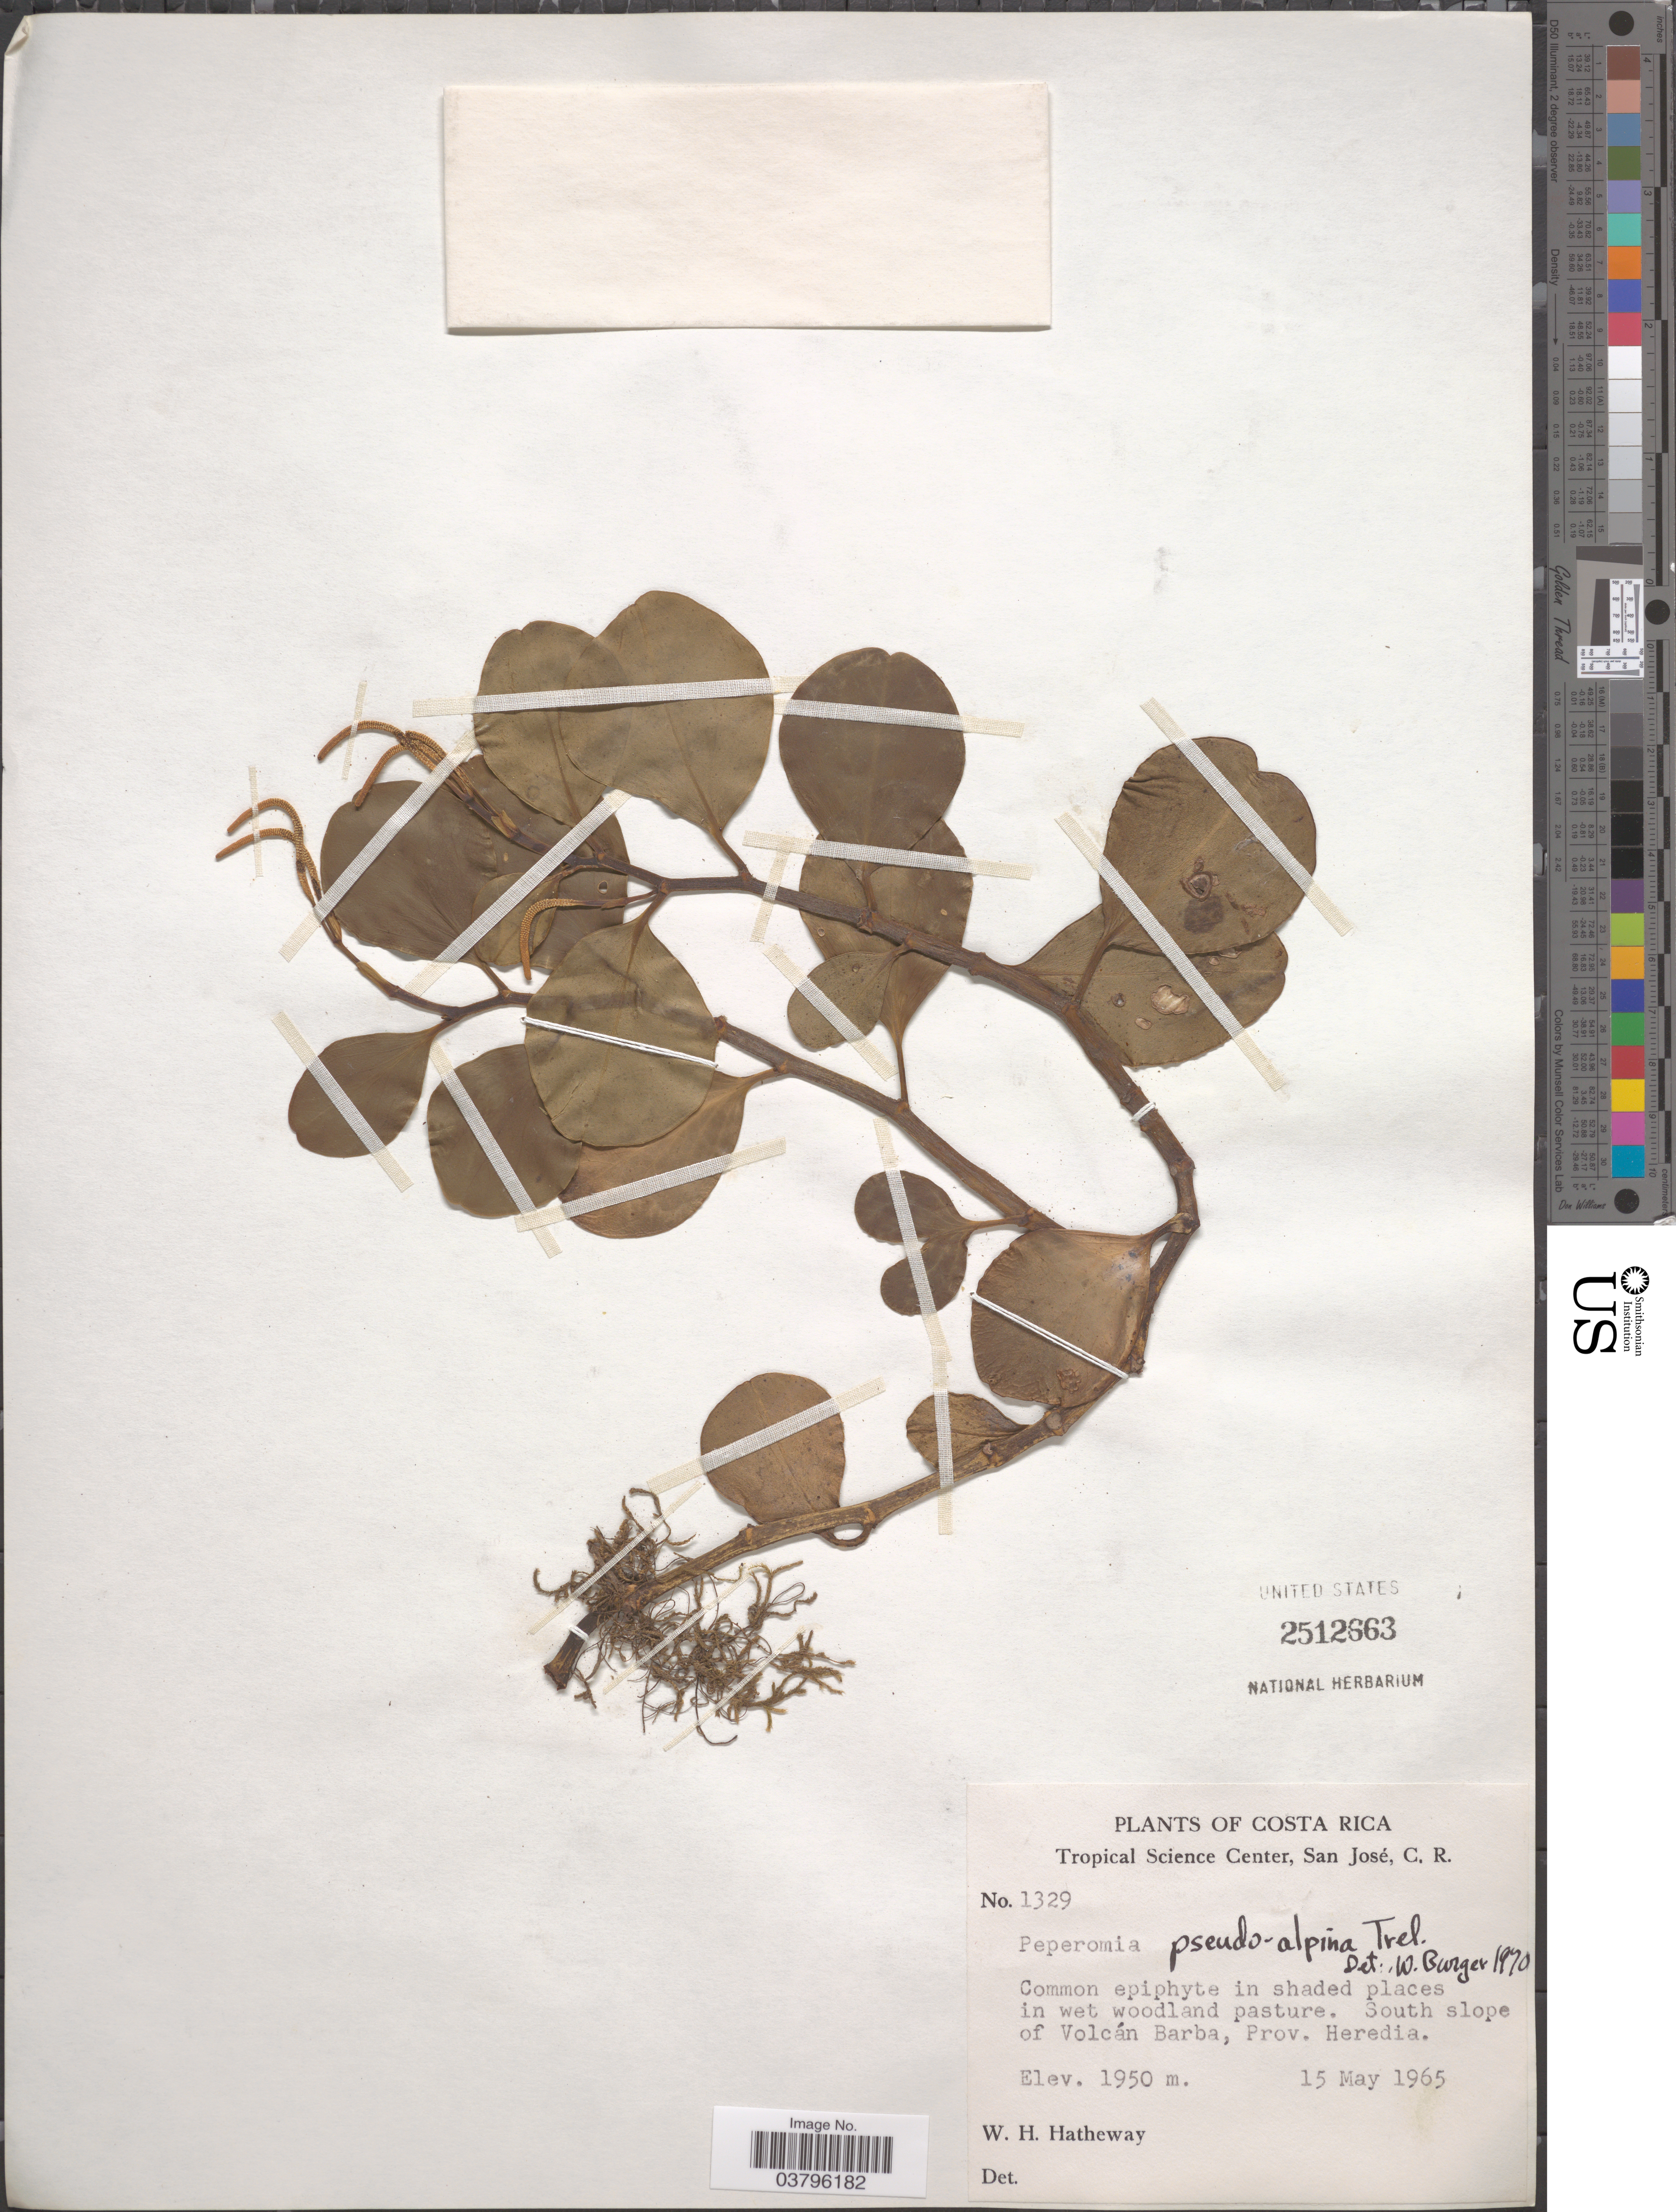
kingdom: Plantae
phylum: Tracheophyta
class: Magnoliopsida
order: Piperales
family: Piperaceae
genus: Peperomia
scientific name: Peperomia pseudoalpina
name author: Trel.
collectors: W. H. Hatheway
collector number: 1329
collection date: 1965-05-15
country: Costa Rica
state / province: Heredia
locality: South slope of Volcán Barba.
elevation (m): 1950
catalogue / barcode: US 2512663